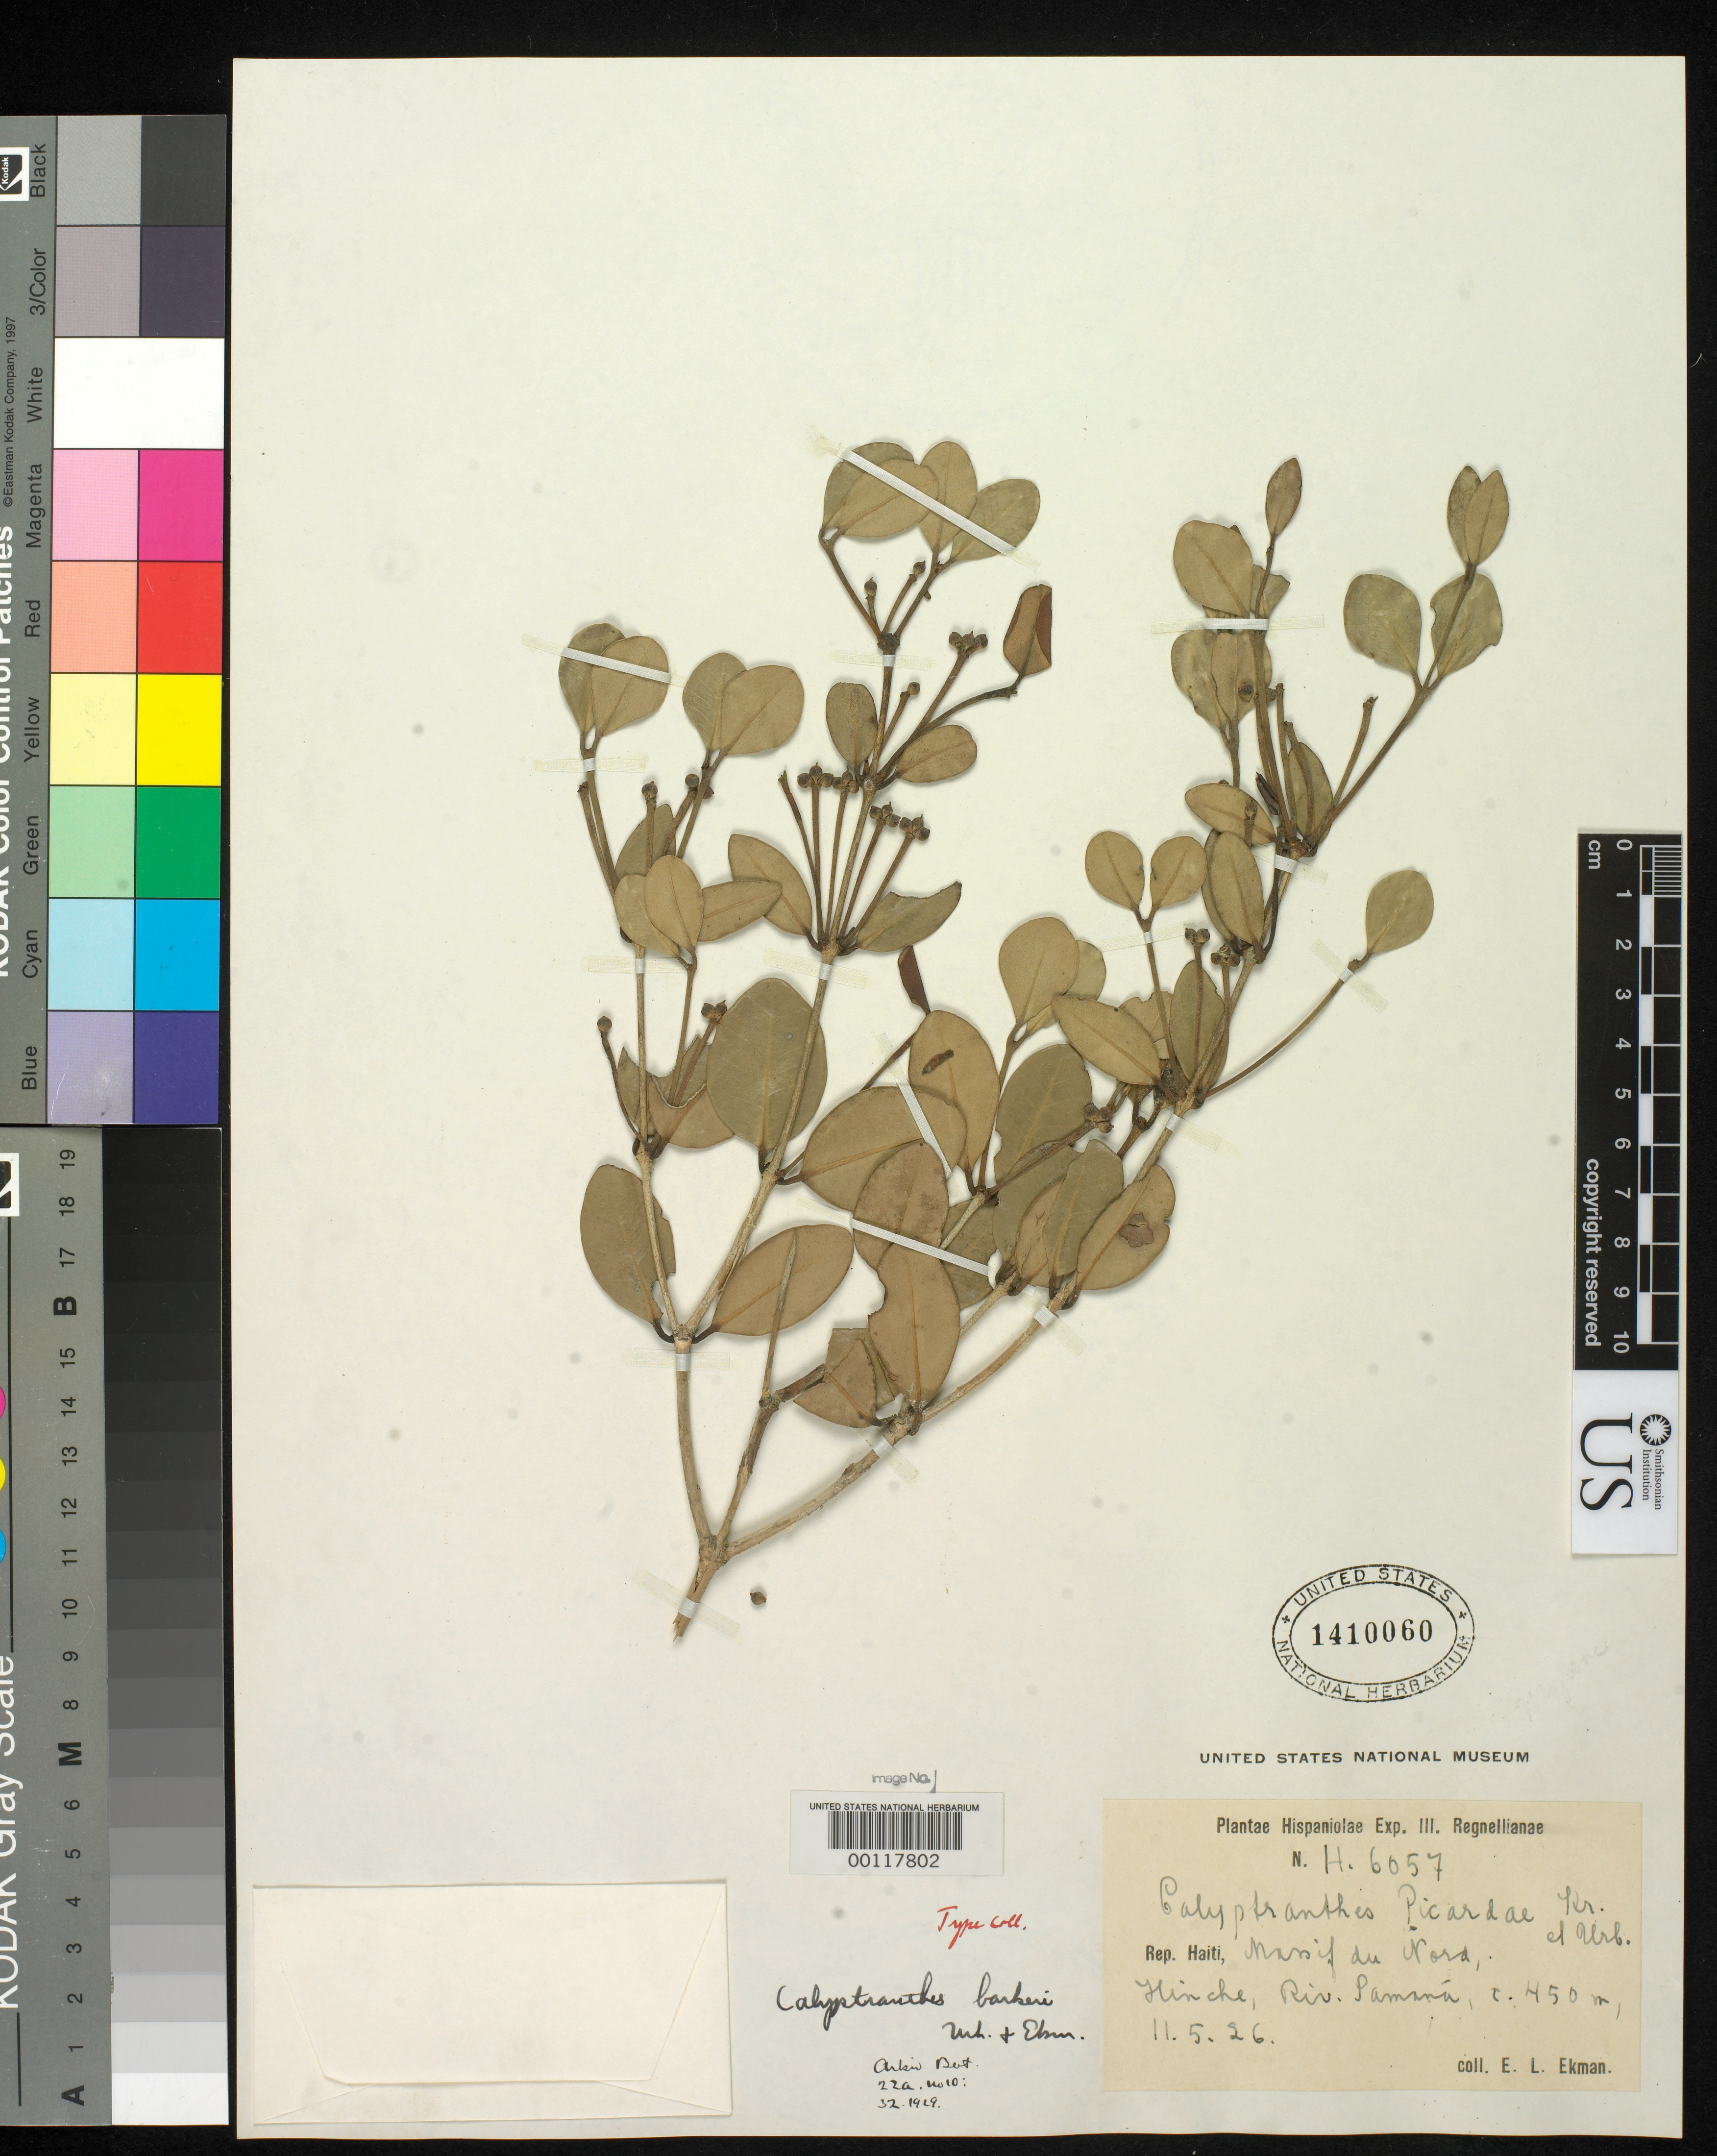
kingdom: Plantae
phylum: Tracheophyta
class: Magnoliopsida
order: Myrtales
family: Myrtaceae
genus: Calyptranthes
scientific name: Calyptranthes barkeri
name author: Ekman & Urb.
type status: Isotype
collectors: E. L. Ekman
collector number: H 6057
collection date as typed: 11 May 1926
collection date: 1926-05-11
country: Haiti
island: Hispaniola Island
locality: Massif du Nord, Hinche Adcerca-Carvajal, Rio Samana.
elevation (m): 450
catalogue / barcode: US 1410060